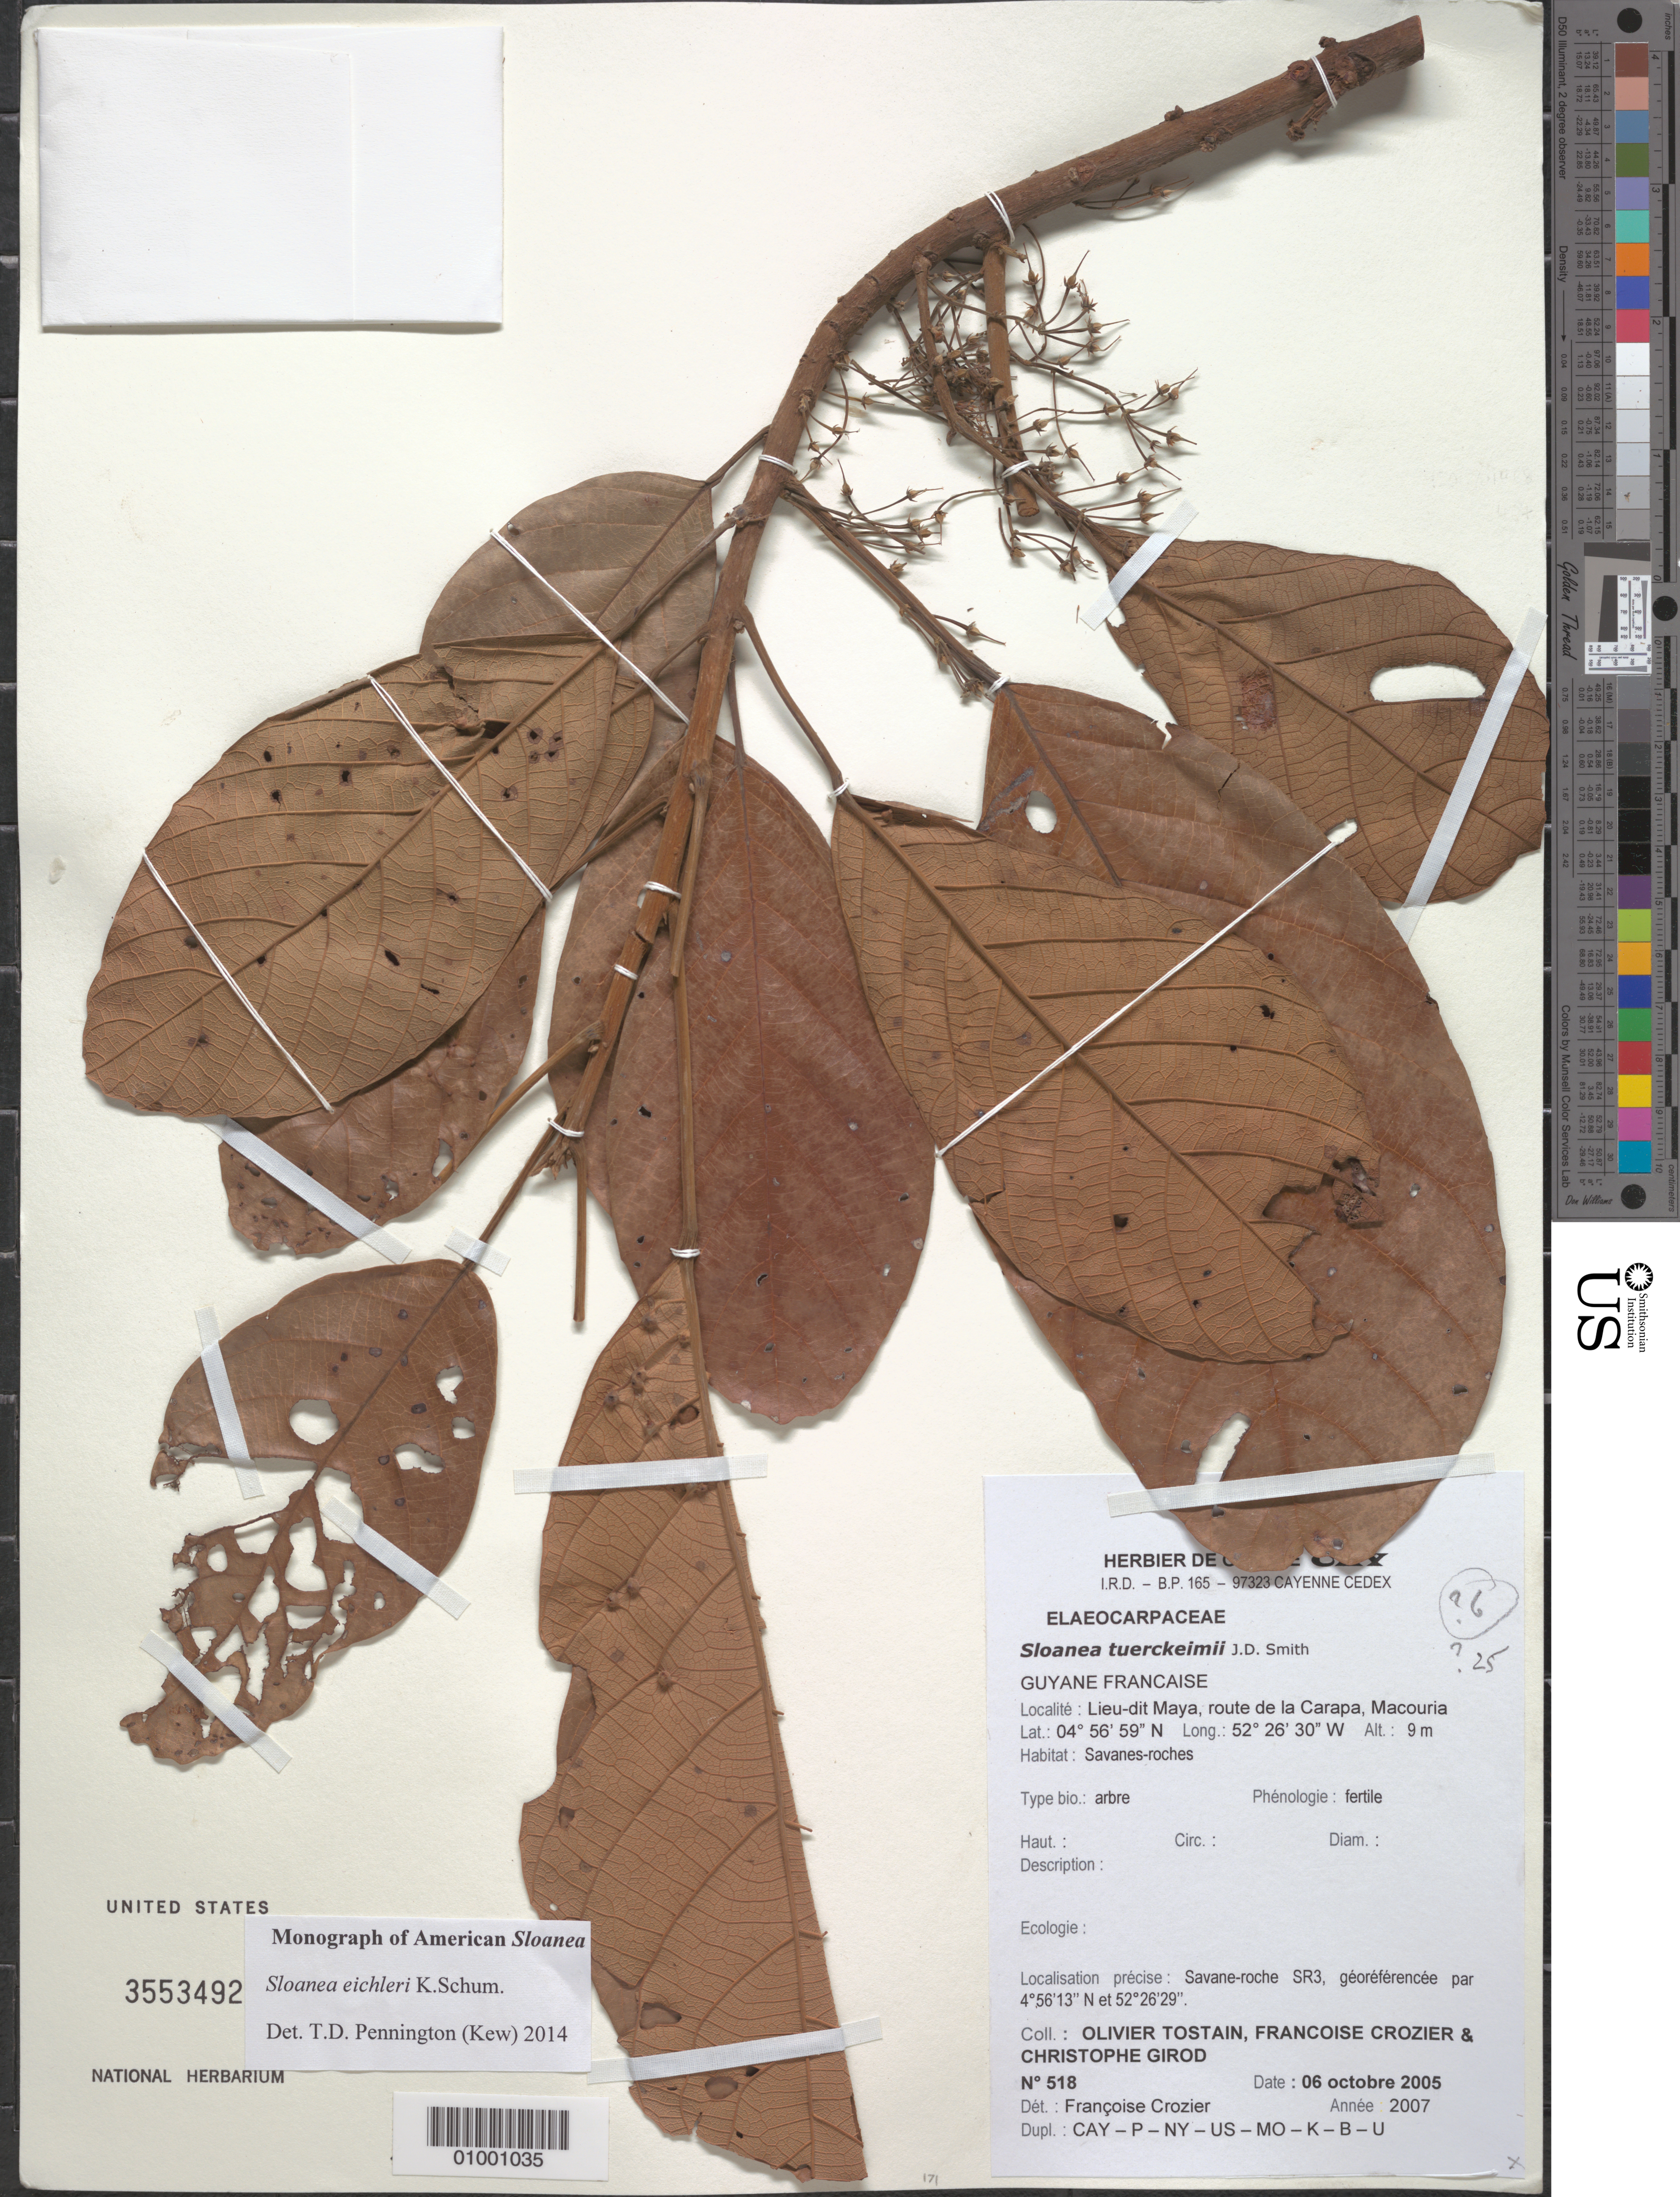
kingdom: Plantae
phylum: Tracheophyta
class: Magnoliopsida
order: Oxalidales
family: Elaeocarpaceae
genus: Sloanea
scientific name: Sloanea eichleri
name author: K. Schum.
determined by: Pennington, T. D., (K)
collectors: O. Tostain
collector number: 518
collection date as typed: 6-Oct-05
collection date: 2005-10-06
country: French Guiana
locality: Lieu-did Maya, route de la Carapa, Macouria. Savane-roche SR3, proche de SR2 georeferencee par 4º56'13"N et 52º26'29"W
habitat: Savanes-roches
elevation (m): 9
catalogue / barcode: US 3553492